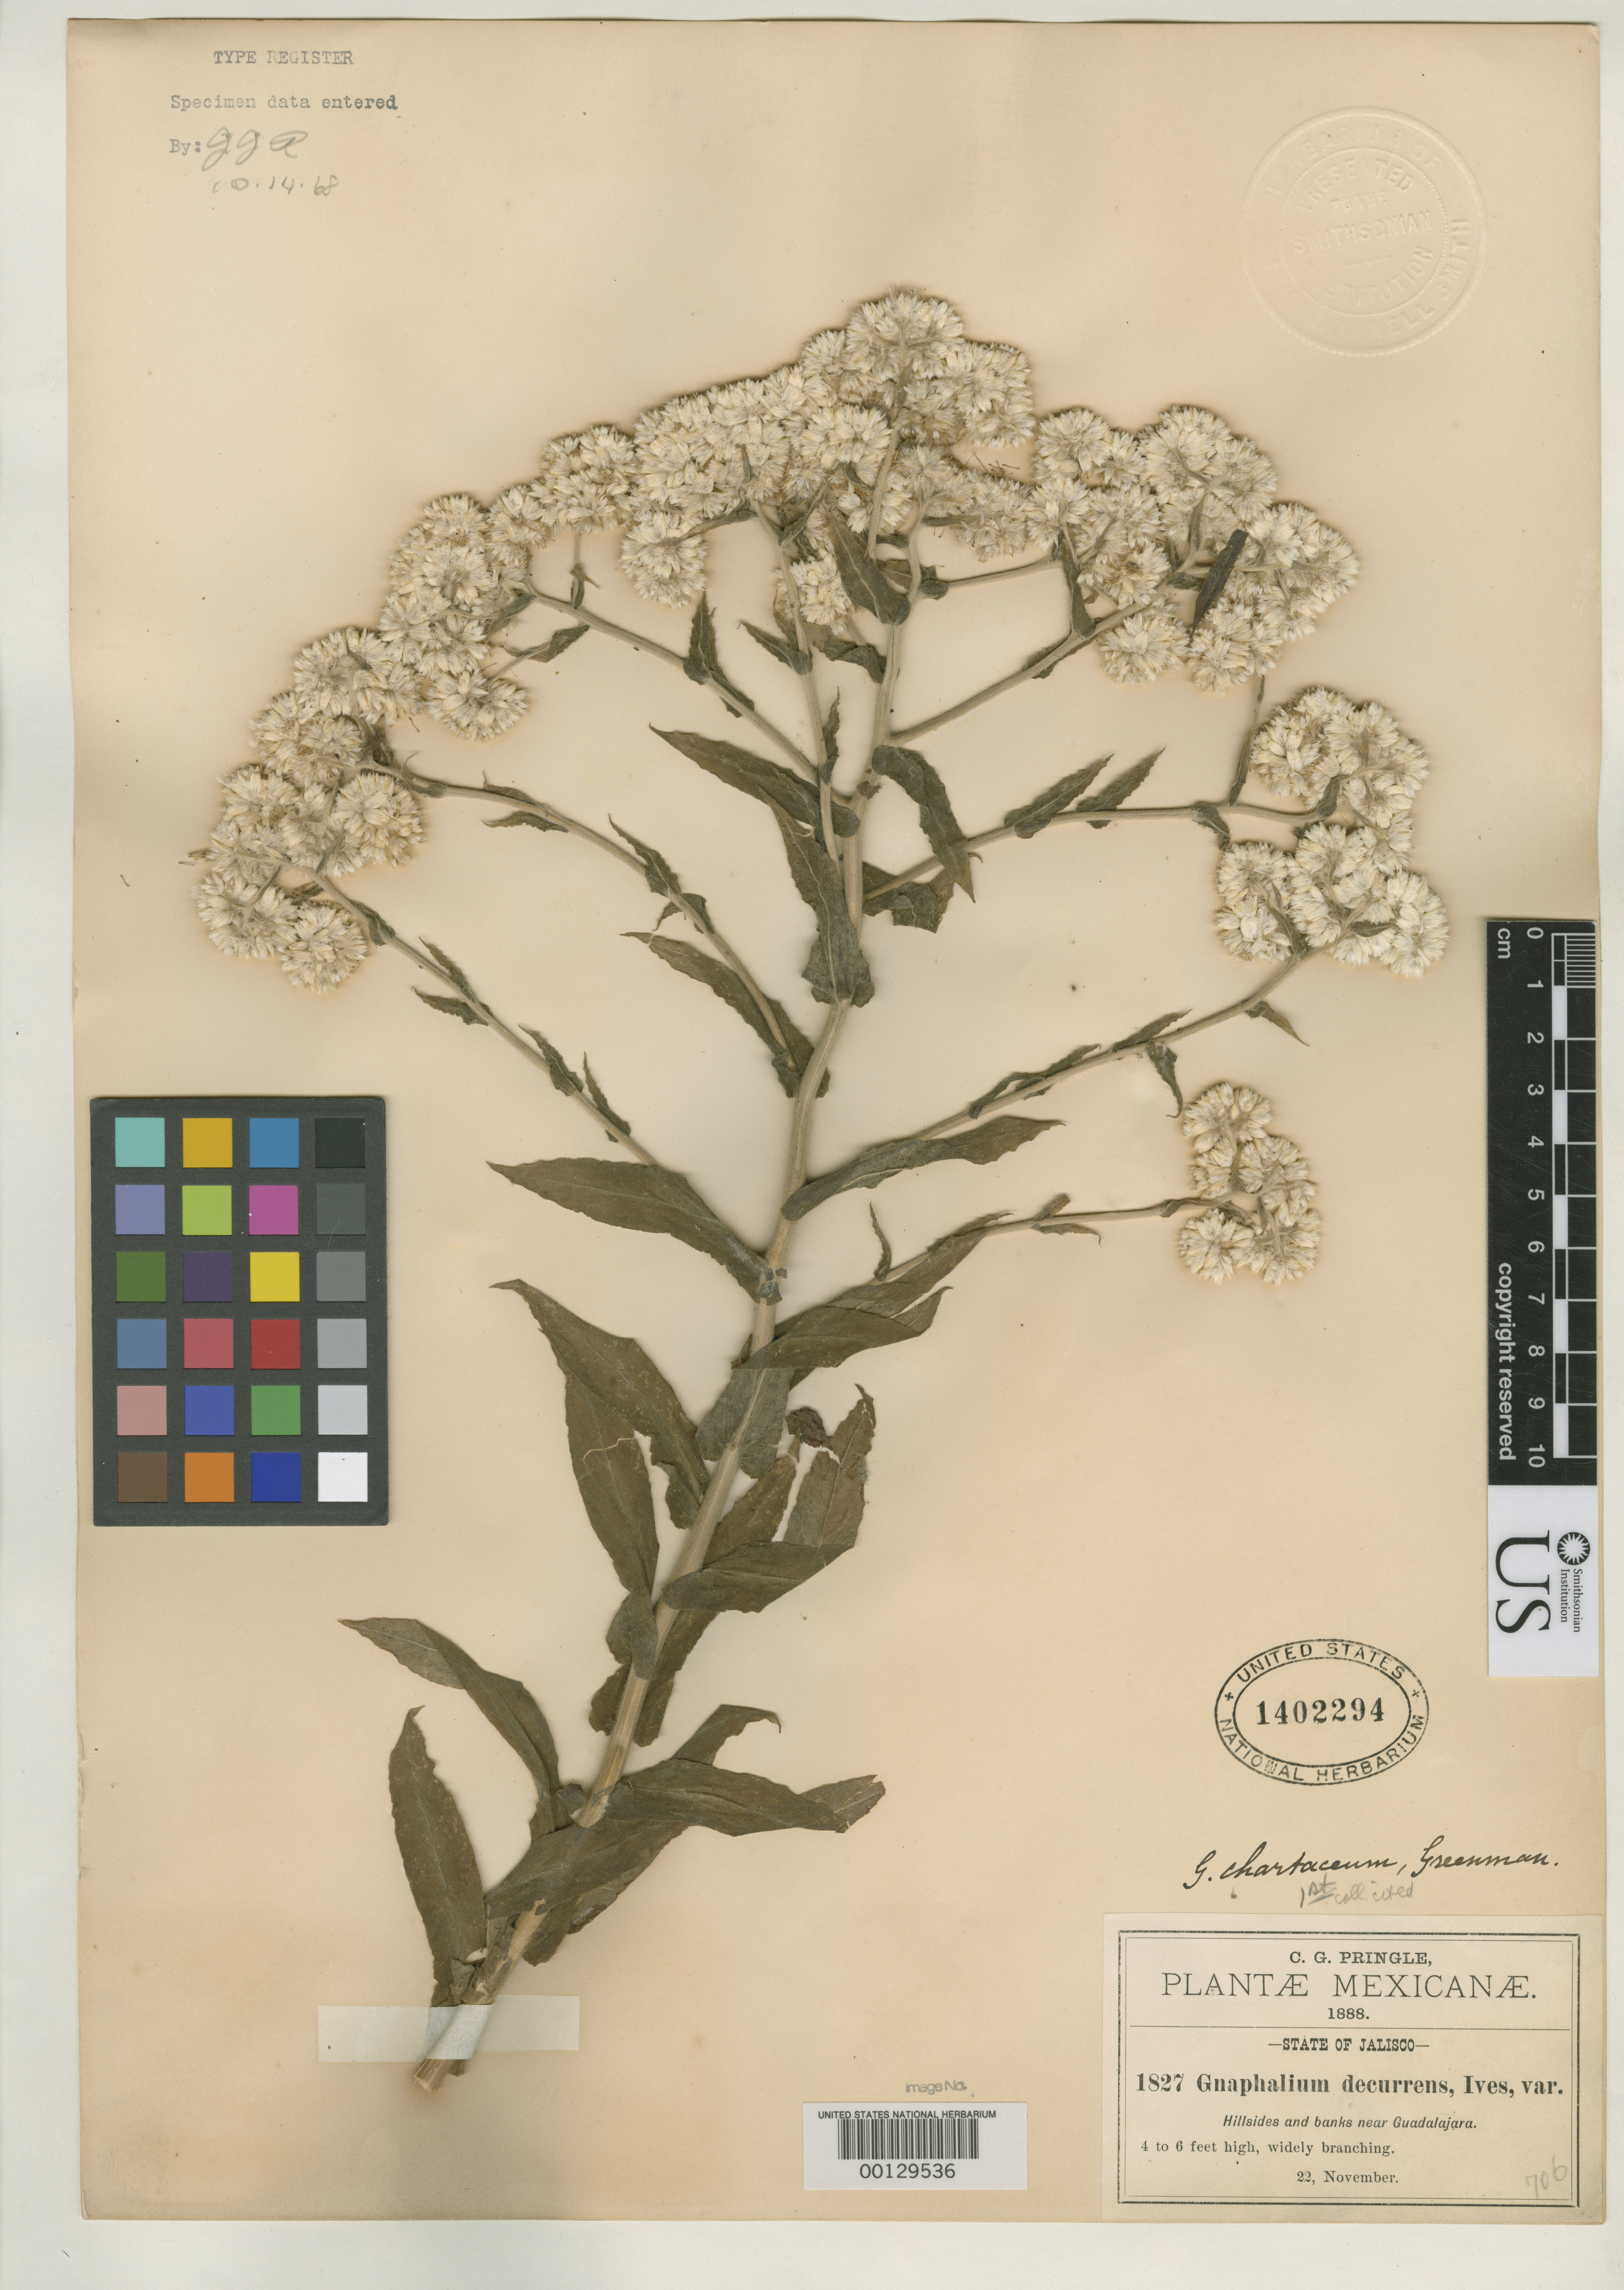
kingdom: Plantae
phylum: Tracheophyta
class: Magnoliopsida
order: Asterales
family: Asteraceae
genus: Gnaphalium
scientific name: Gnaphalium chartaceum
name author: Greenm.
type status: Isosyntype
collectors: C. G. Pringle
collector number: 1827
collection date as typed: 22 Nov 1888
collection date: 1888-11-22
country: Mexico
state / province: Jalisco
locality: Hillsides & banks near Guadalajara.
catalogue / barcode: US 1402294